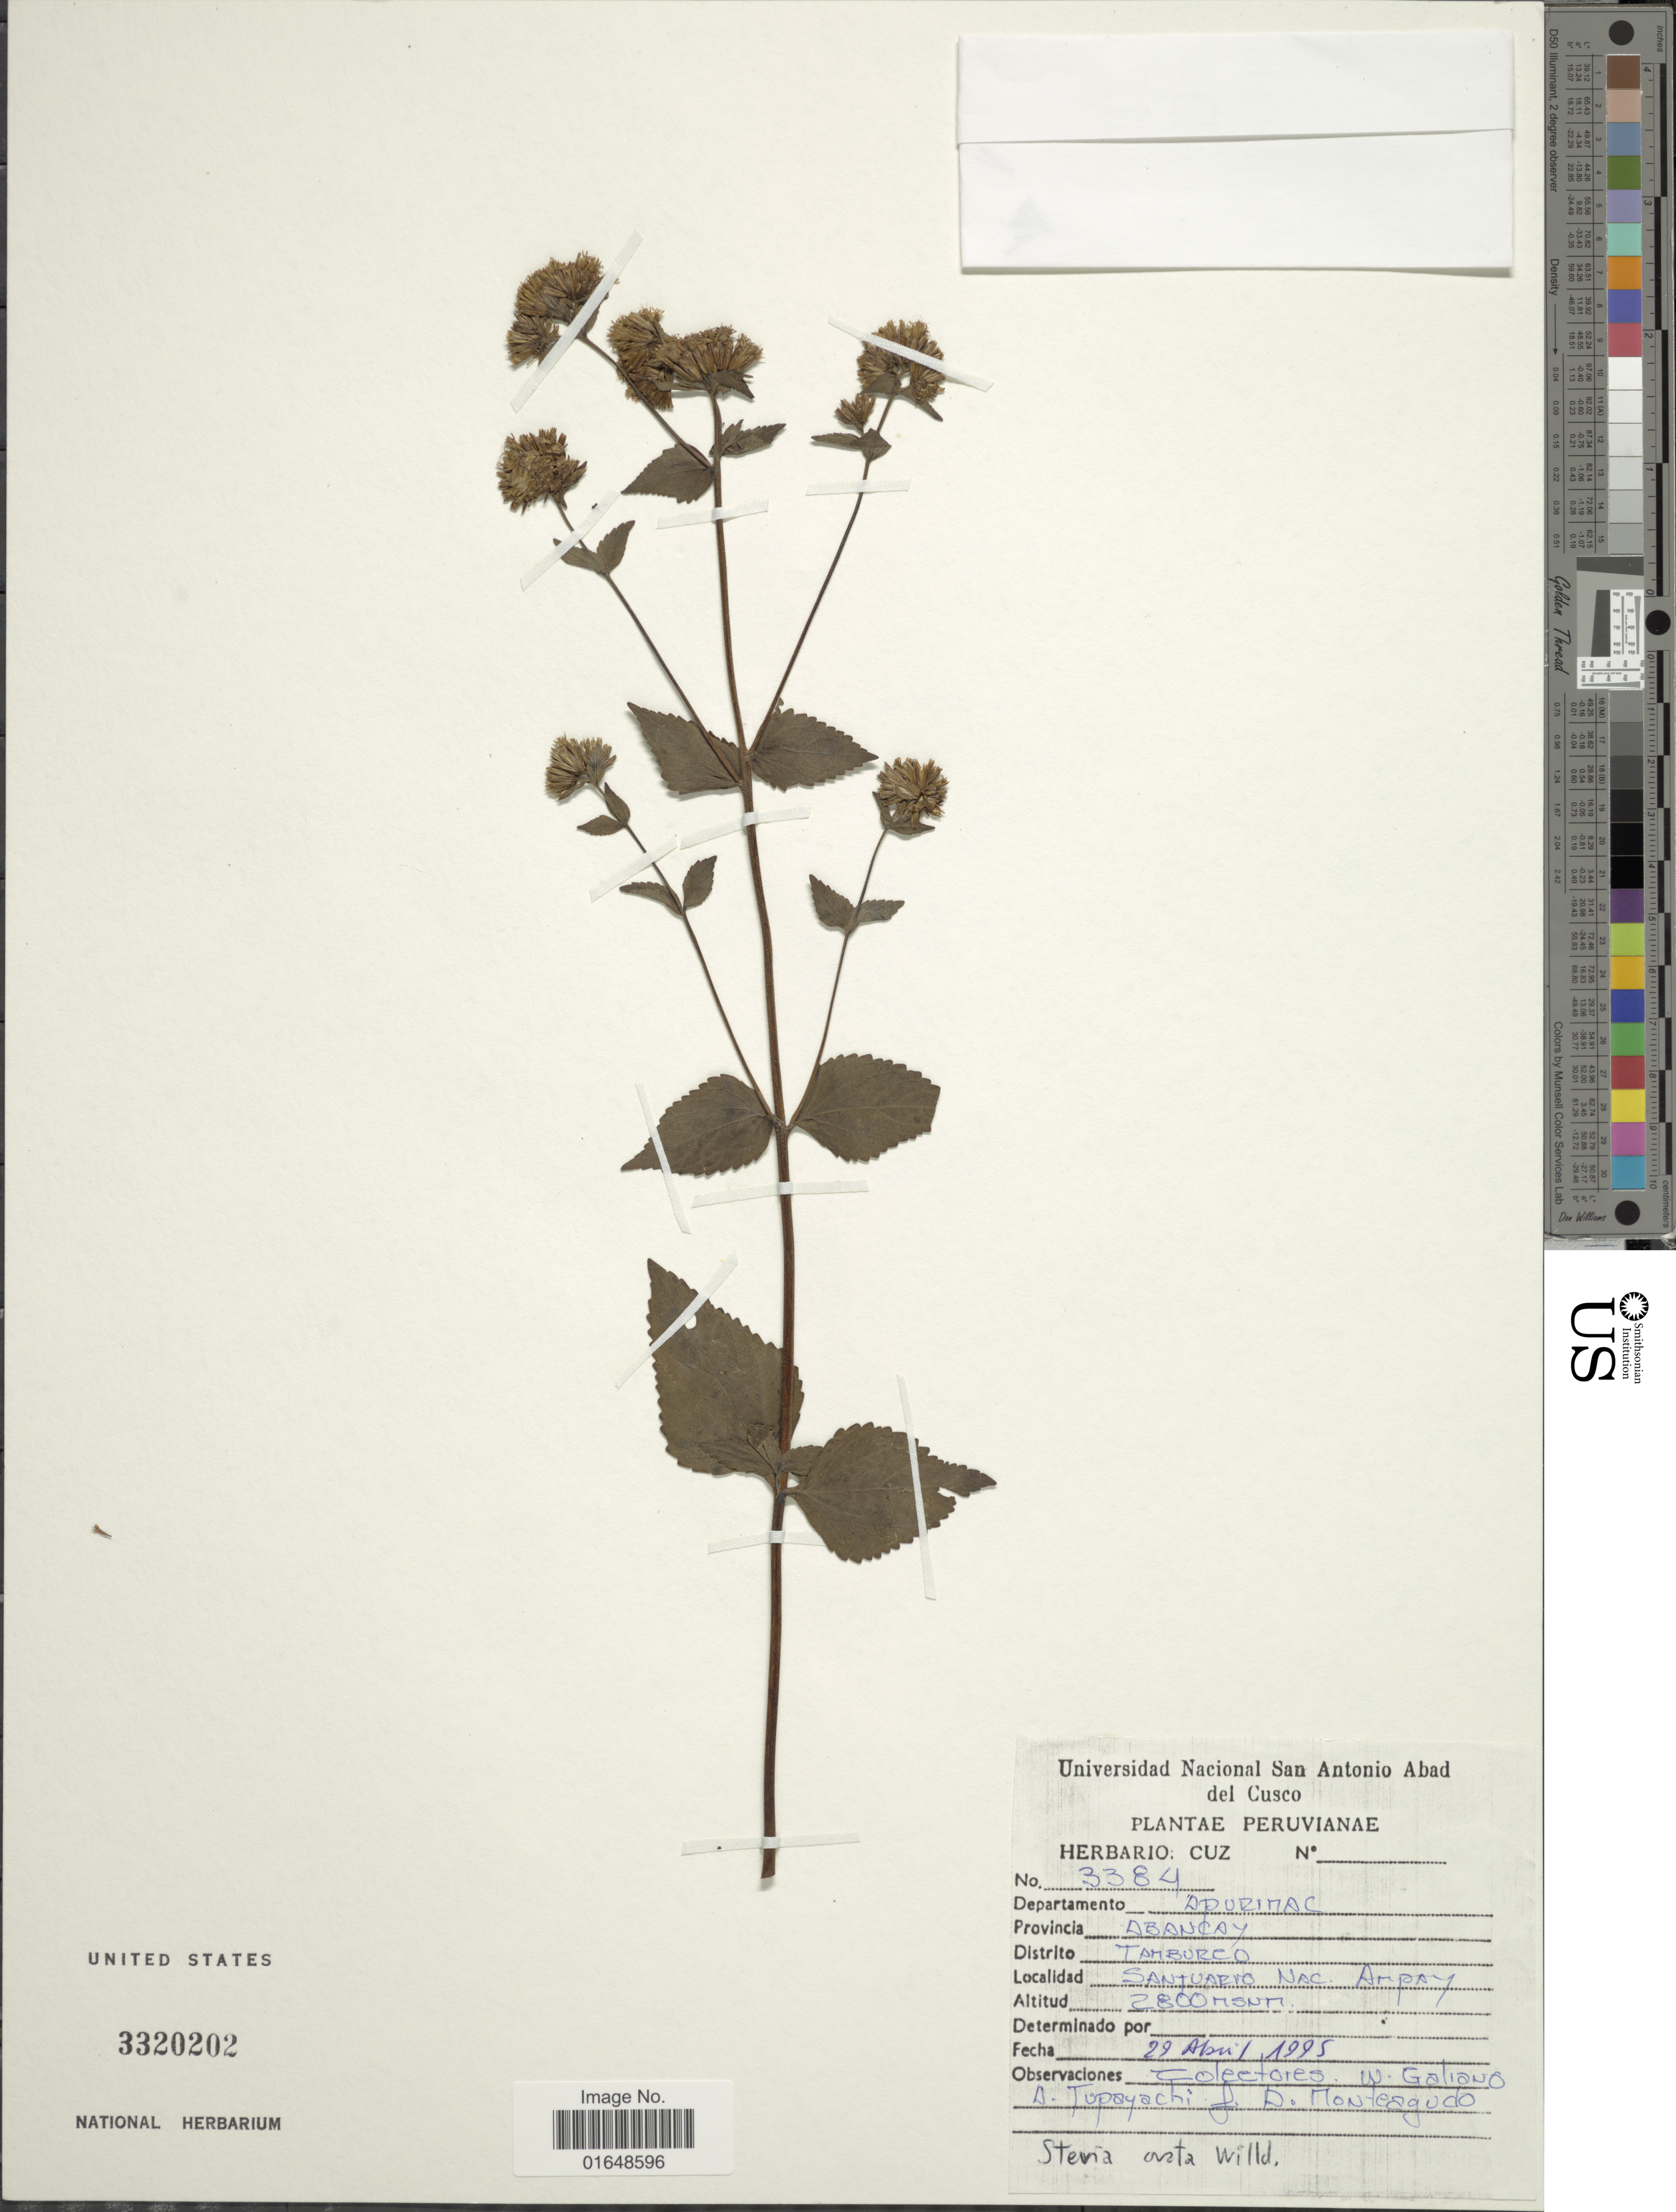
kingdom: Plantae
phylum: Tracheophyta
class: Magnoliopsida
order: Asterales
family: Asteraceae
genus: Stevia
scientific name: Stevia ovata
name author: Willd.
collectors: W. Galiano, A. Tupayachi H. & D. Monteagudo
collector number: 3384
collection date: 1995-04-29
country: Peru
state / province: Apurímac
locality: Santuario Nac. Ampay, Distrito Tamburco, Provincia Abancay, Departamento Apurimac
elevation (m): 2800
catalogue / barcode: US 3320202